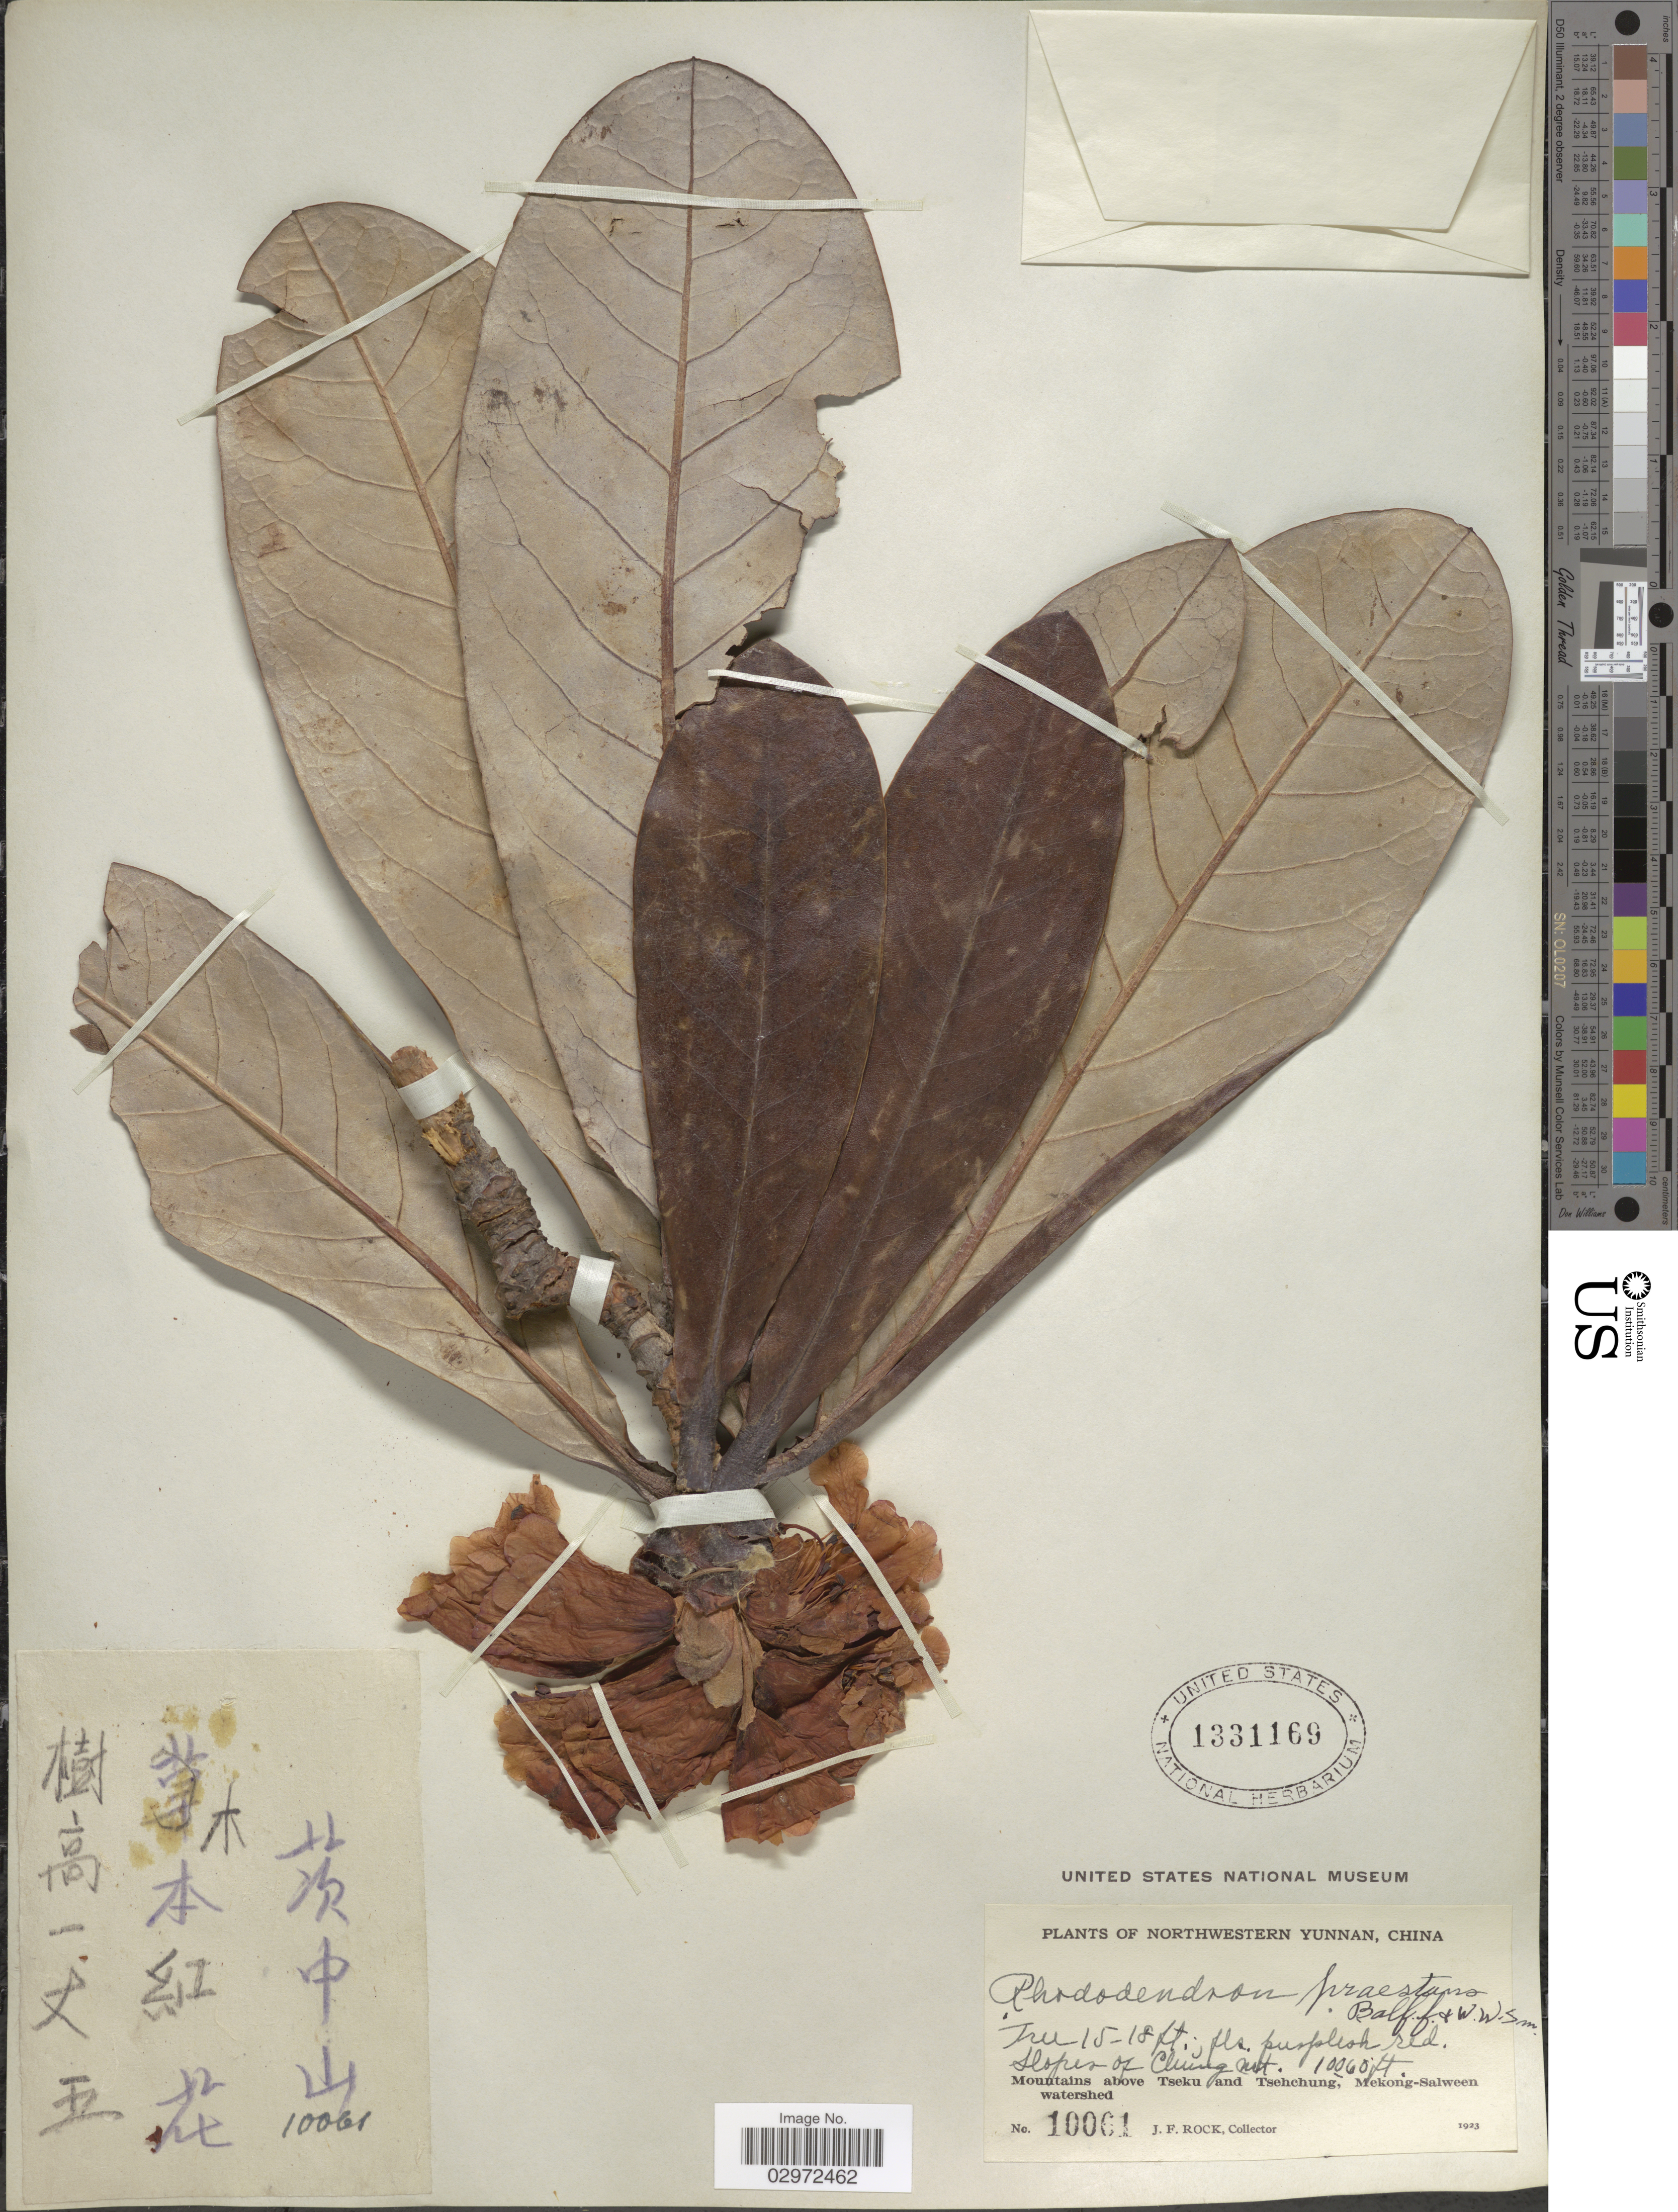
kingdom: Plantae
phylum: Tracheophyta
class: Magnoliopsida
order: Ericales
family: Ericaceae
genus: Rhododendron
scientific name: Rhododendron praestans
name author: Balf. f. & W.W. Sm.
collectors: J. Rock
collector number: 10061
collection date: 1923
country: China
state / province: Yunnan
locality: Northwestern Yunnan, Mountains above Tseku and Tsehchung, Mekong-Salween watershed. Slopes of Chung Mt.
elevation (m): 3066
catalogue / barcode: US 1331169